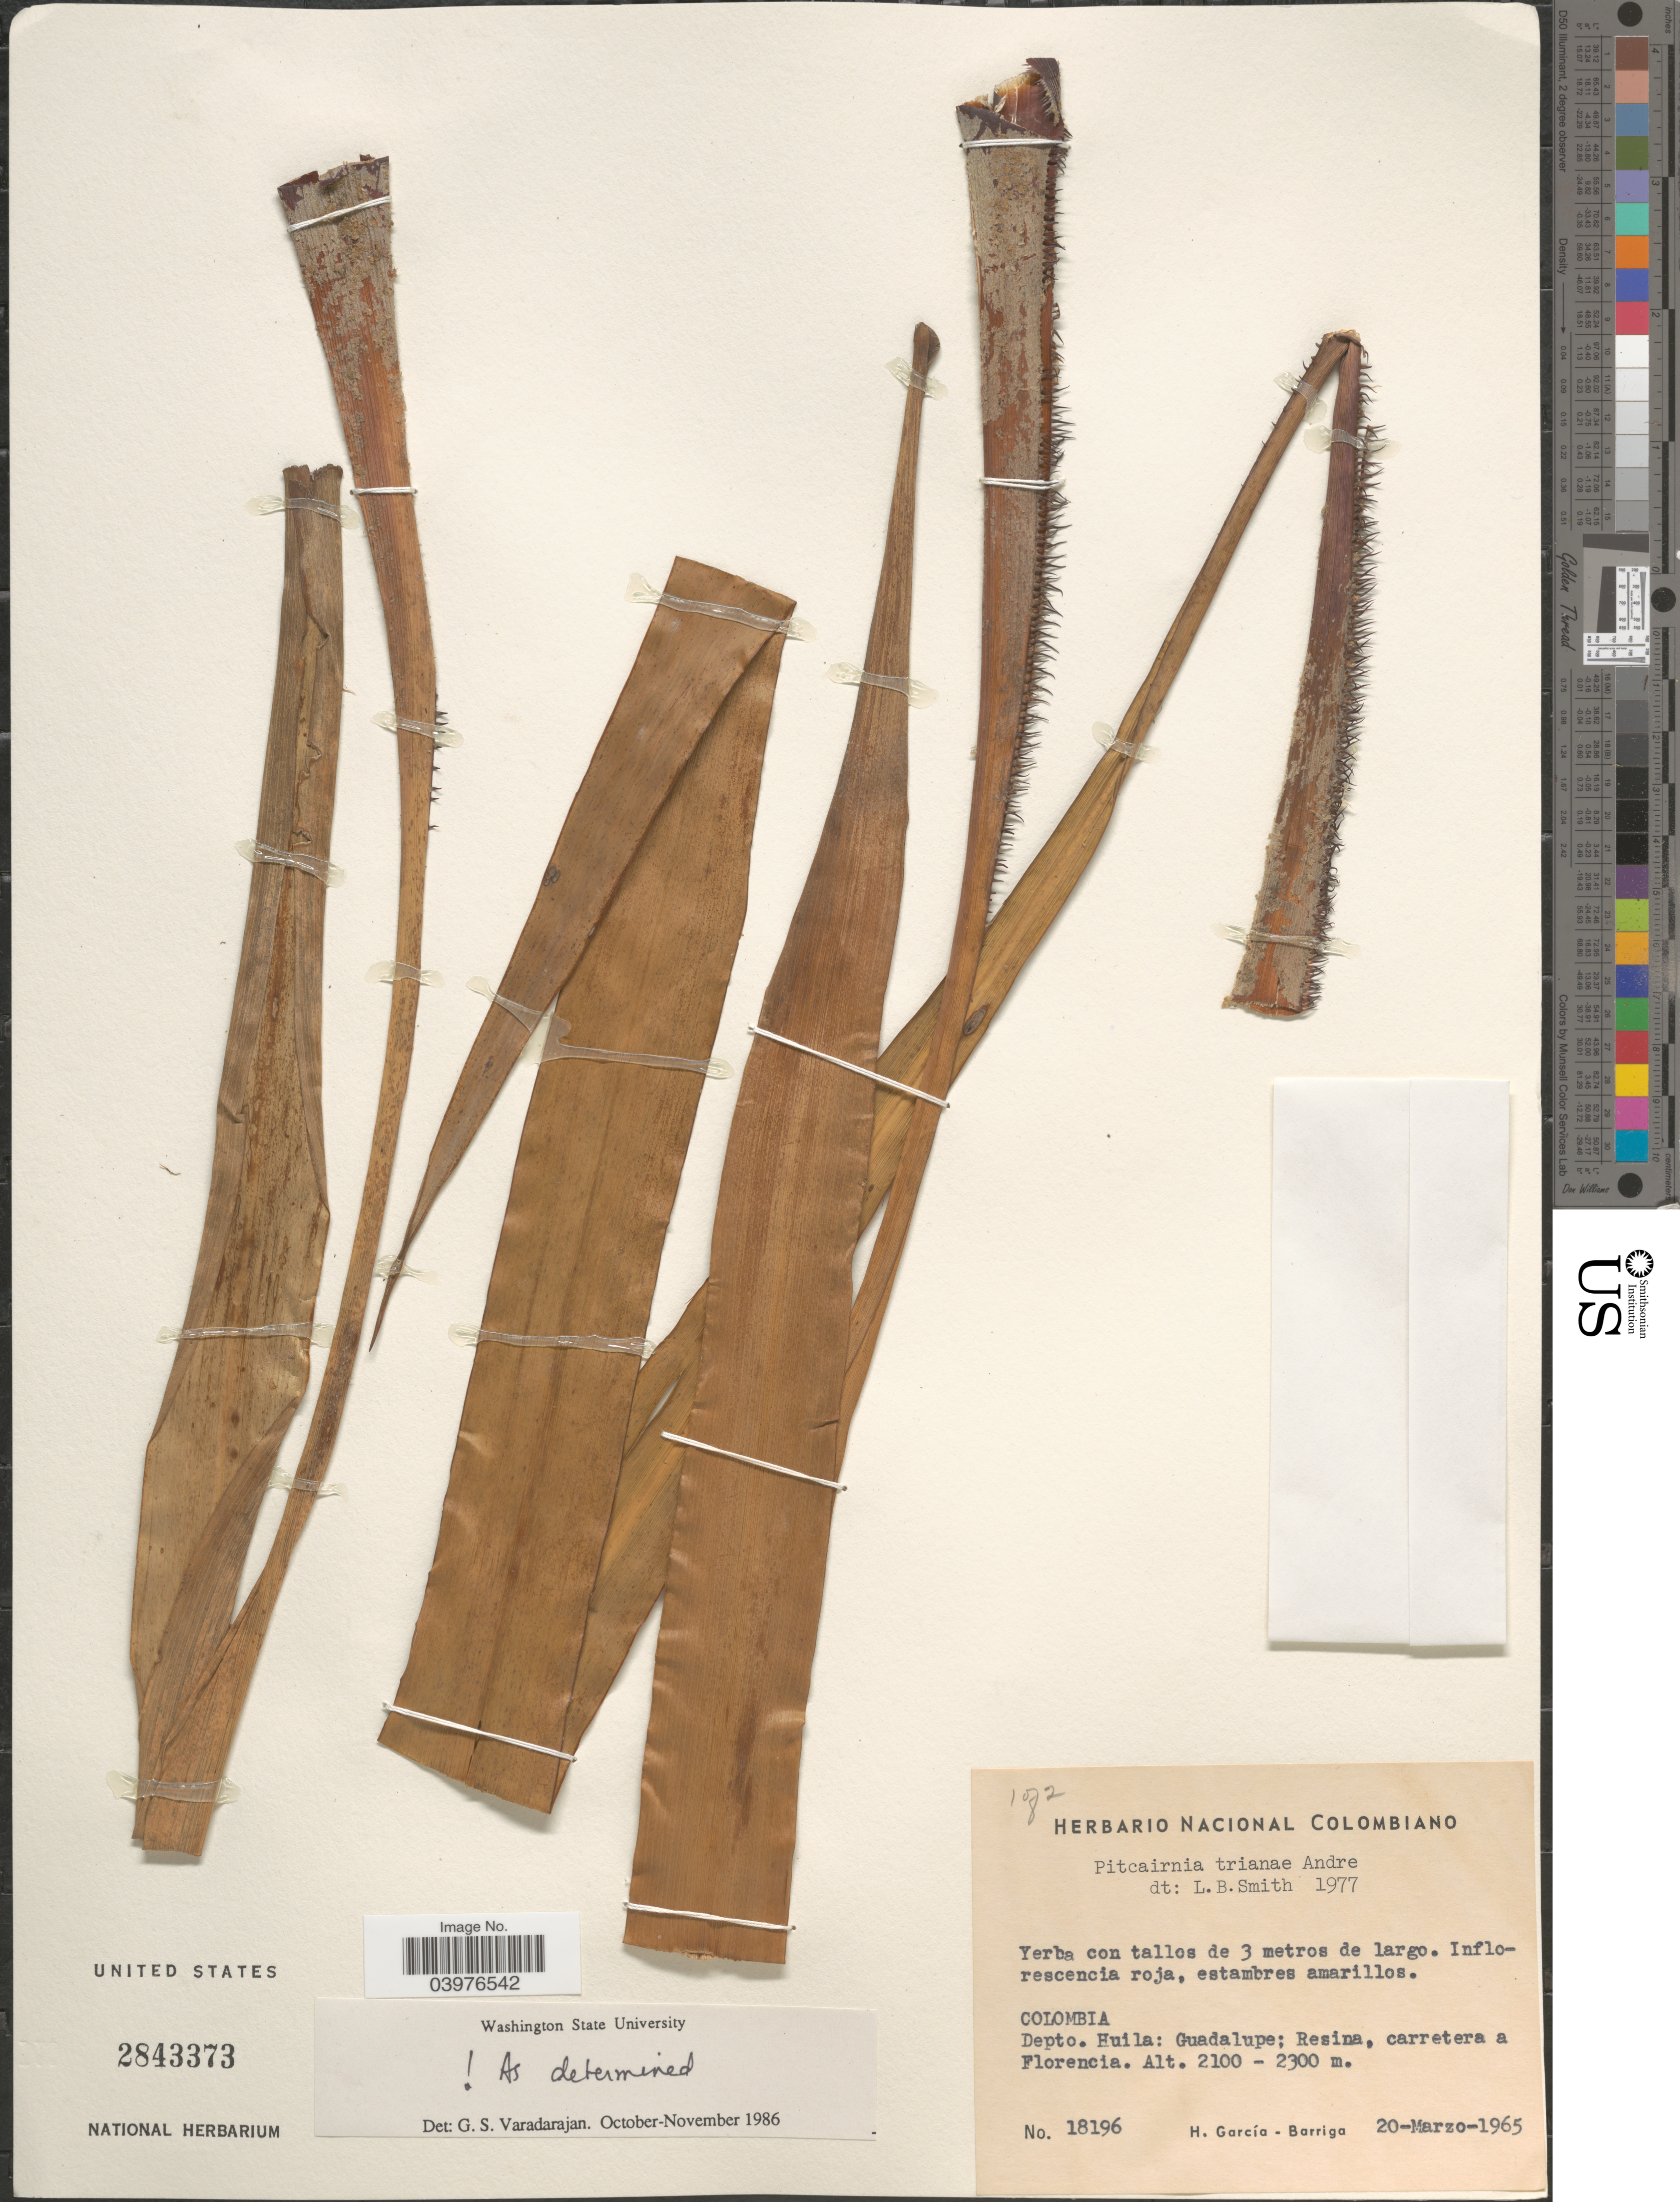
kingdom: Plantae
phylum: Tracheophyta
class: Liliopsida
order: Poales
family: Bromeliaceae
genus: Pitcairnia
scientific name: Pitcairnia trianae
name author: André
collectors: H. García Barriga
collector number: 18196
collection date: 1965-03-20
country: Colombia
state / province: Huila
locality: Depto. Huila: Guadalupe; Resina, carretera a Florencia.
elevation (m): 2100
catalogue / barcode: US 2843373